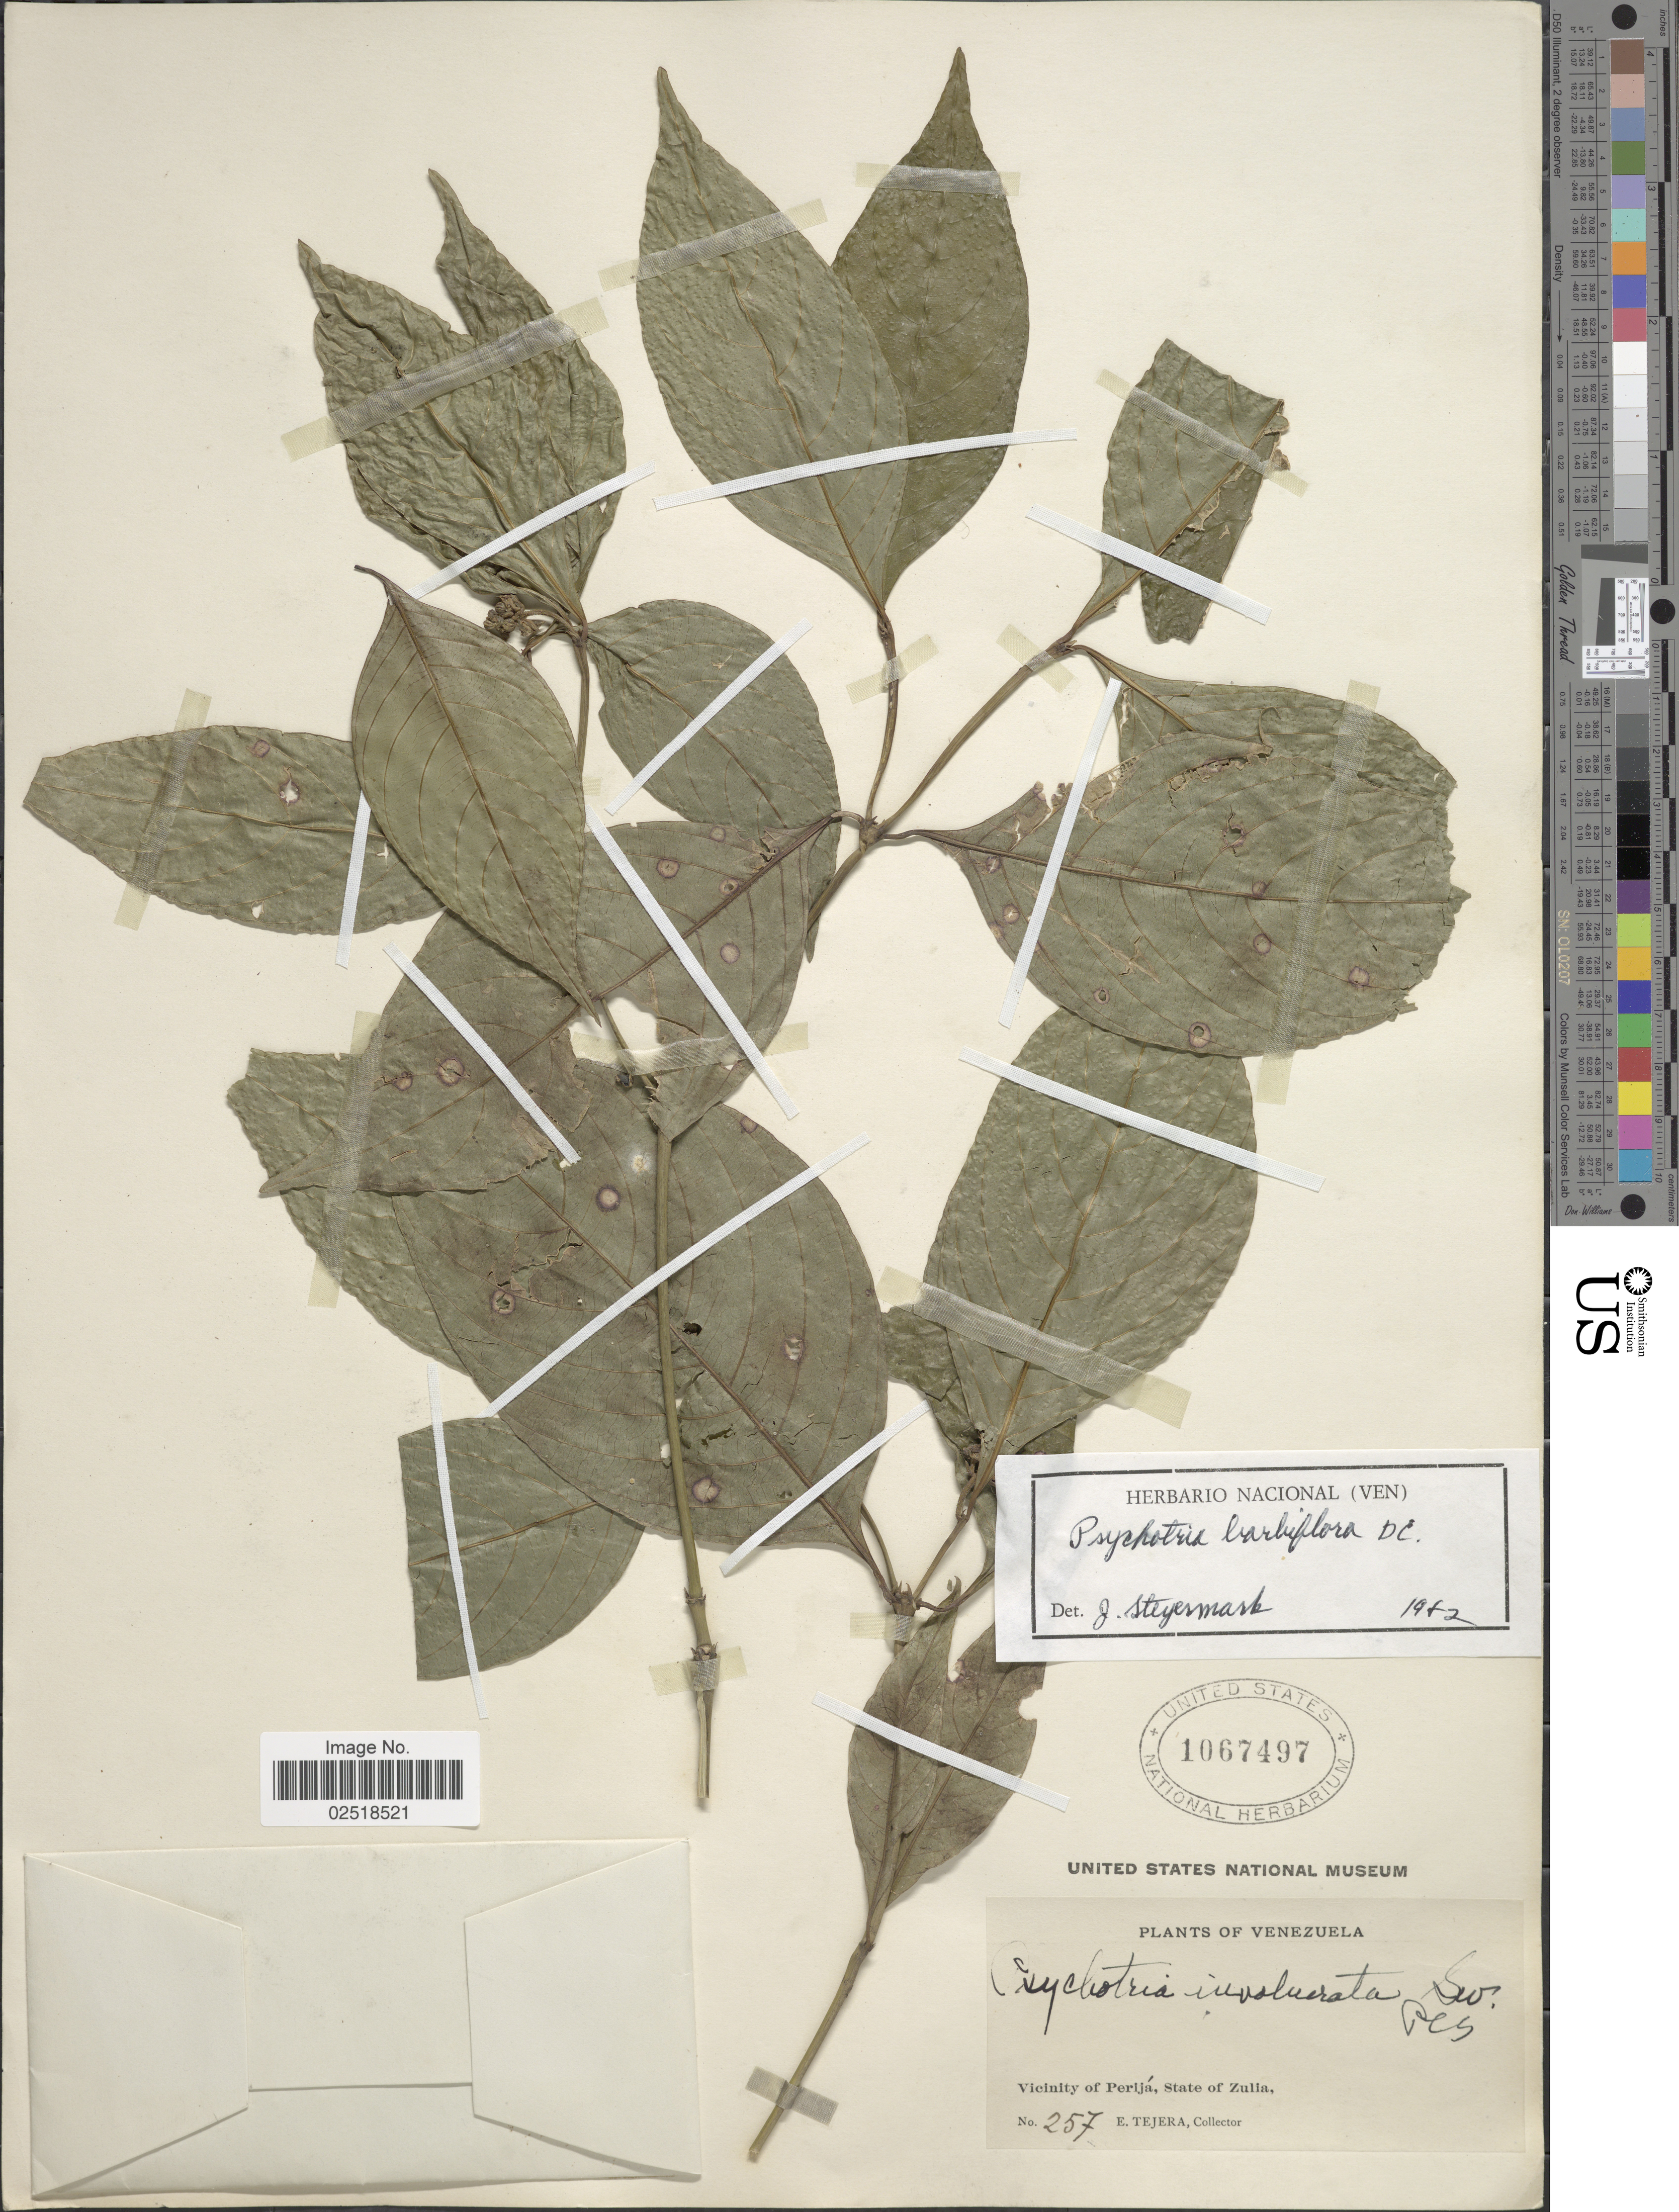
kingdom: Plantae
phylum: Tracheophyta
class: Magnoliopsida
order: Gentianales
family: Rubiaceae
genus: Psychotria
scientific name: Psychotria barbiflora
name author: DC.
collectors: E. Tejera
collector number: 257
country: Venezuela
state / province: Zulia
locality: Vicinity of Perijá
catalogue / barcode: US 1067497